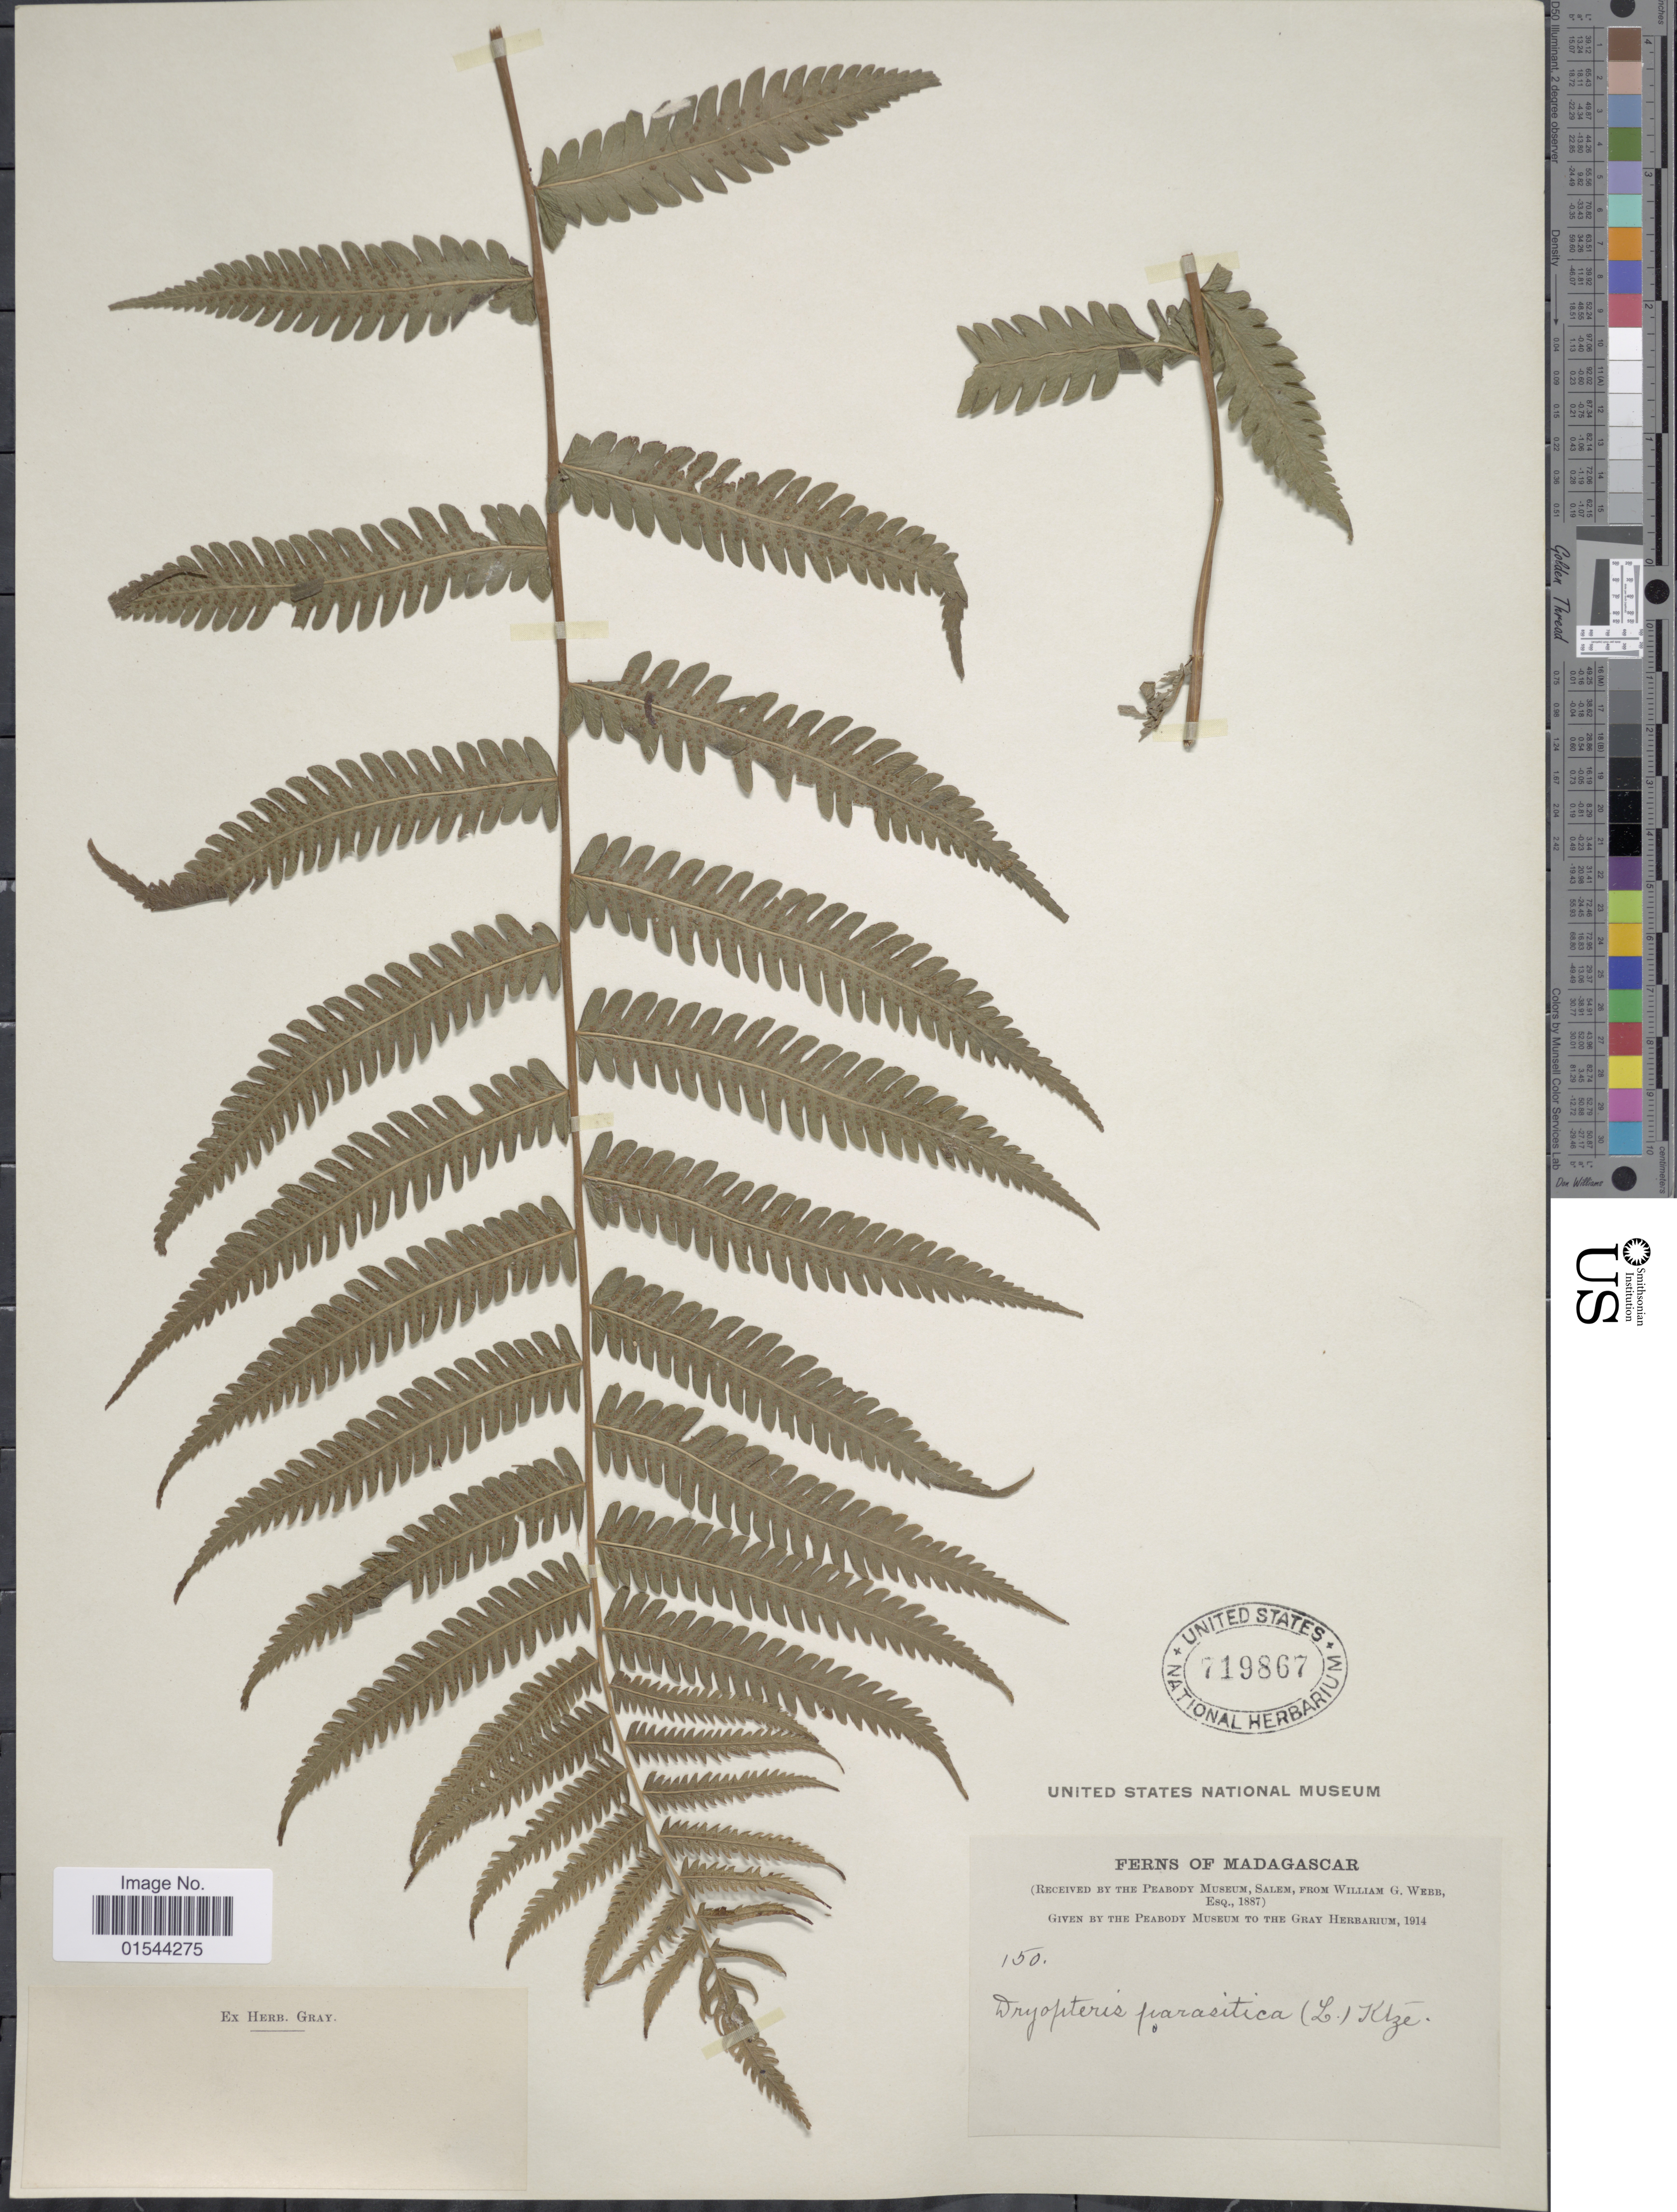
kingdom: Plantae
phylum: Tracheophyta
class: Polypodiopsida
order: Polypodiales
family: Thelypteridaceae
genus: Christella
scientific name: Christella hispidula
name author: (Decne.) Holttum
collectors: ex herb. Gray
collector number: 150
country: Madagascar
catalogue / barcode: US 719867